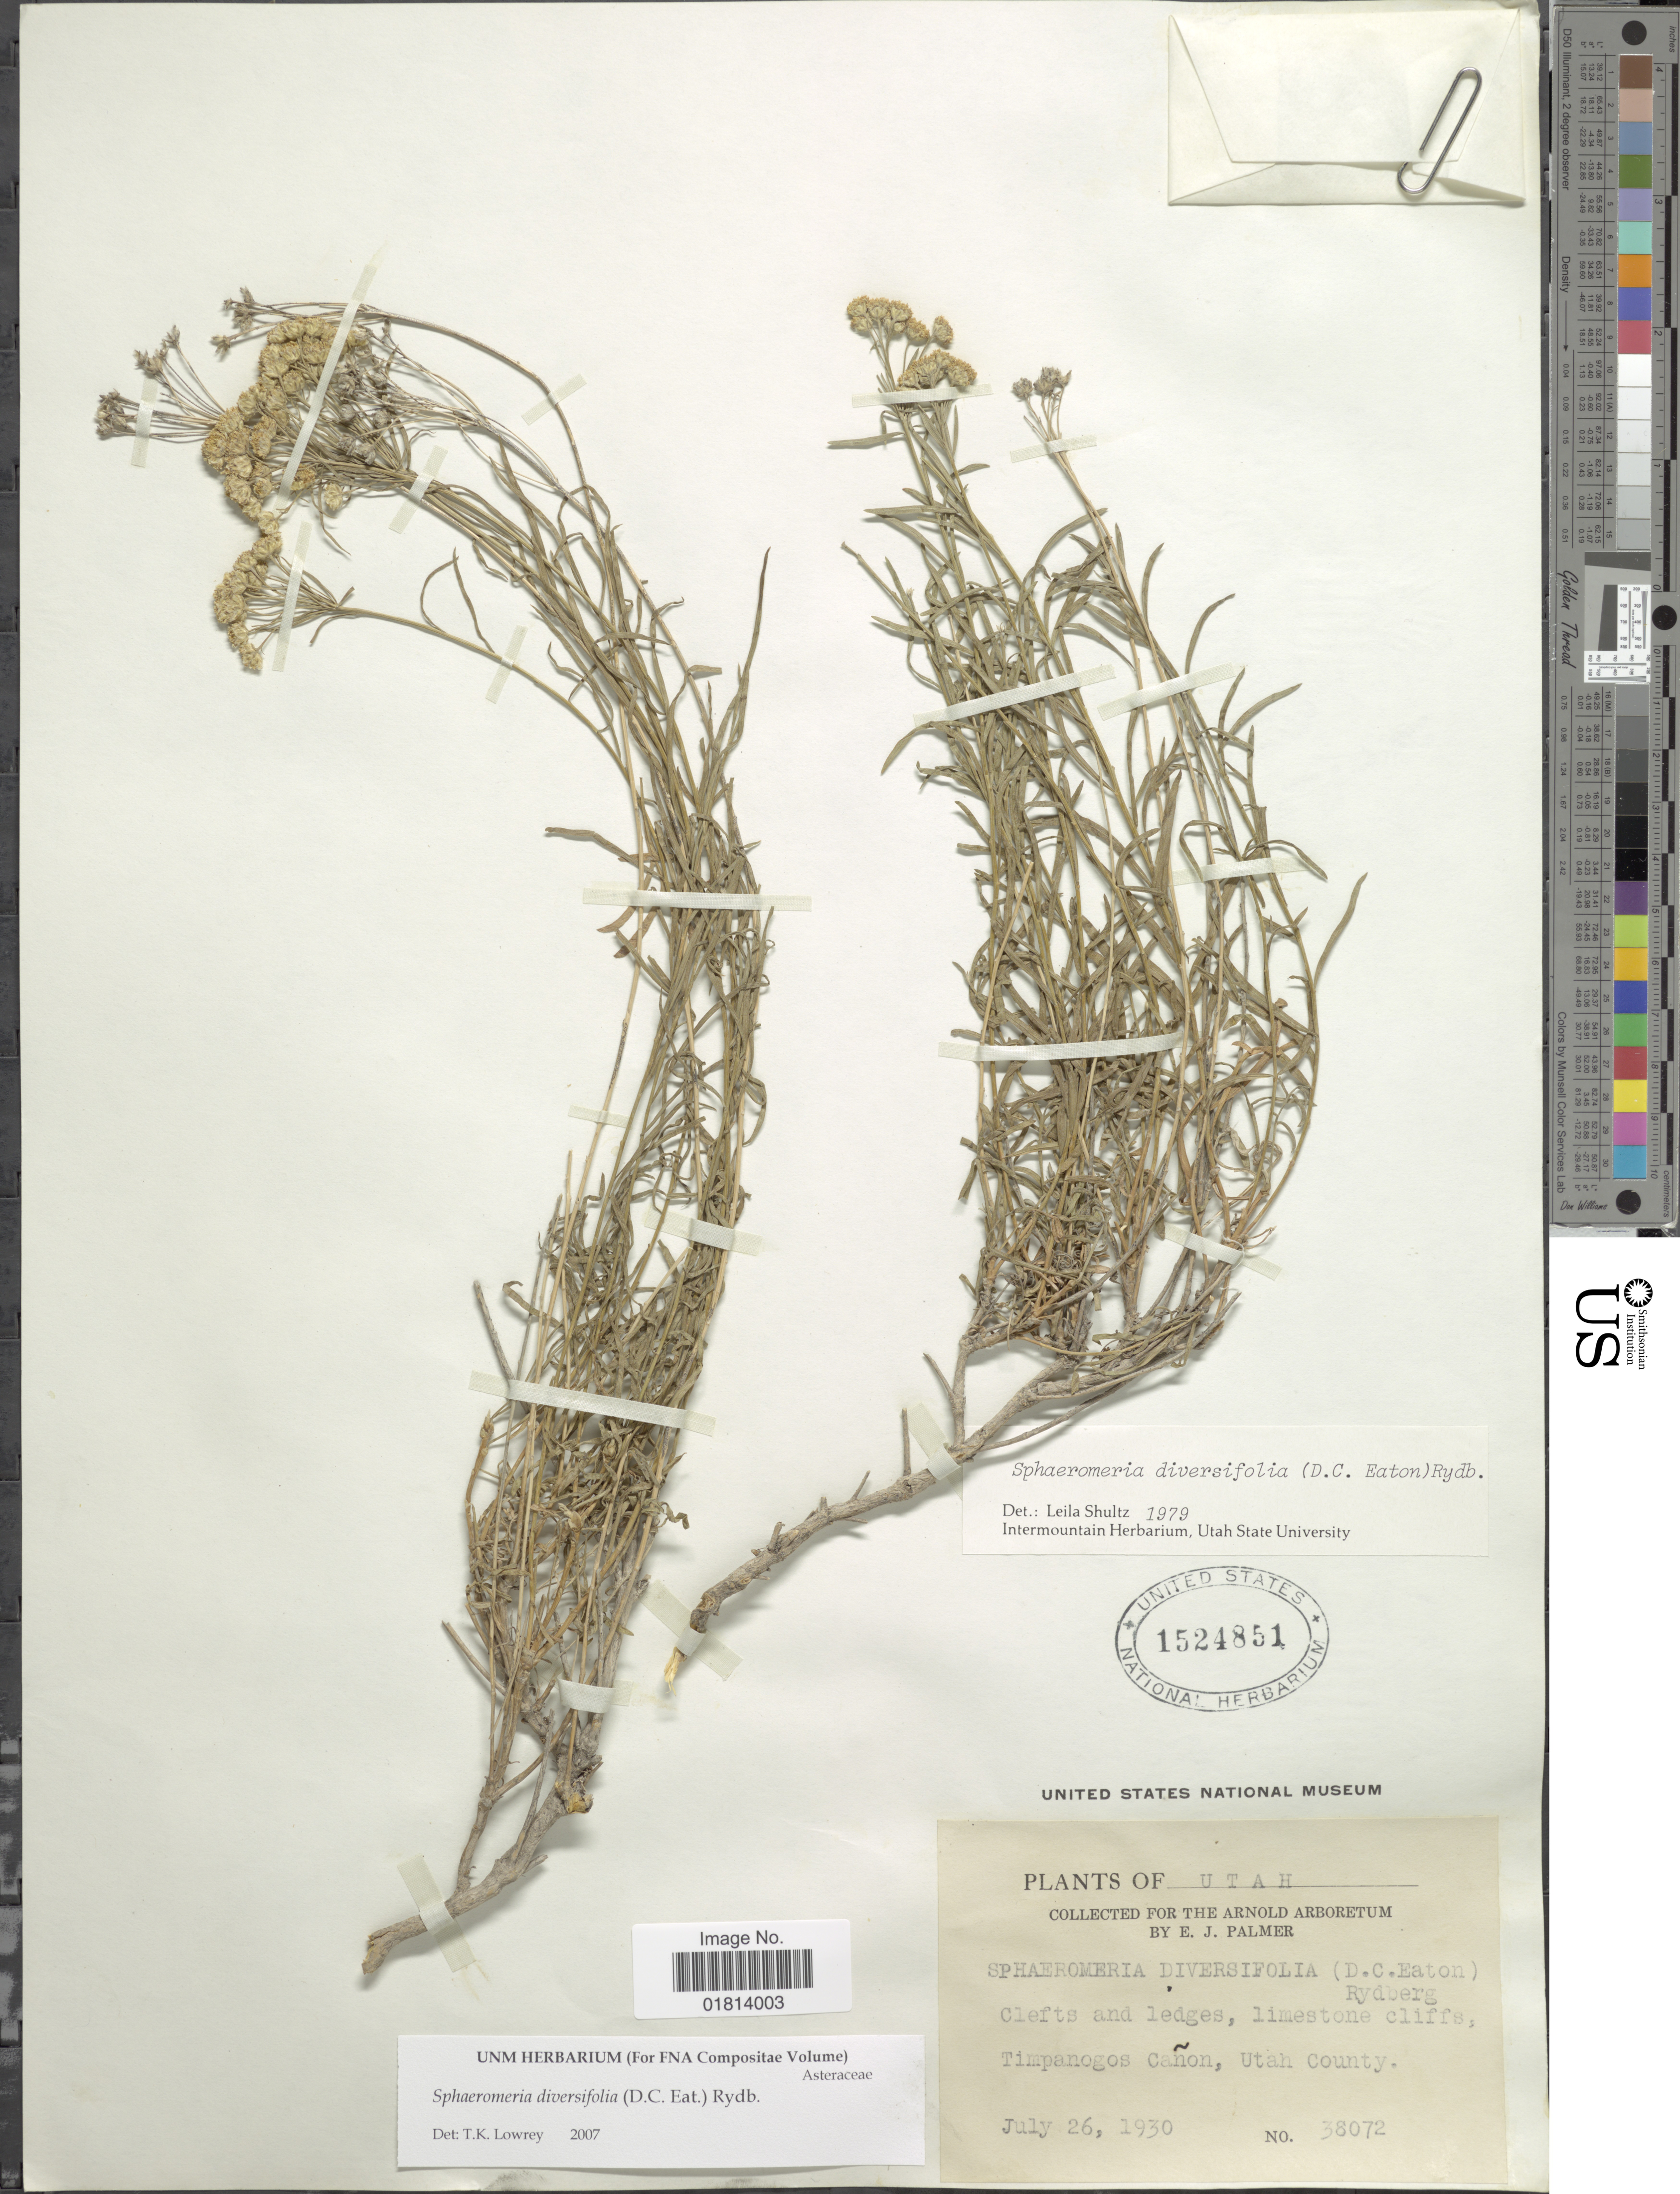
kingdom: Plantae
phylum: Tracheophyta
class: Magnoliopsida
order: Asterales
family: Asteraceae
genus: Sphaeromeria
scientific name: Sphaeromeria diversifolia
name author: (D.C. Eaton) Rydb.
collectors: E. J. Palmer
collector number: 38072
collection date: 1930-07-26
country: United States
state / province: Utah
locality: Clefts and ledges, limestone cliffs, Timpanogos Cañon, Utah County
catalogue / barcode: US 1524851